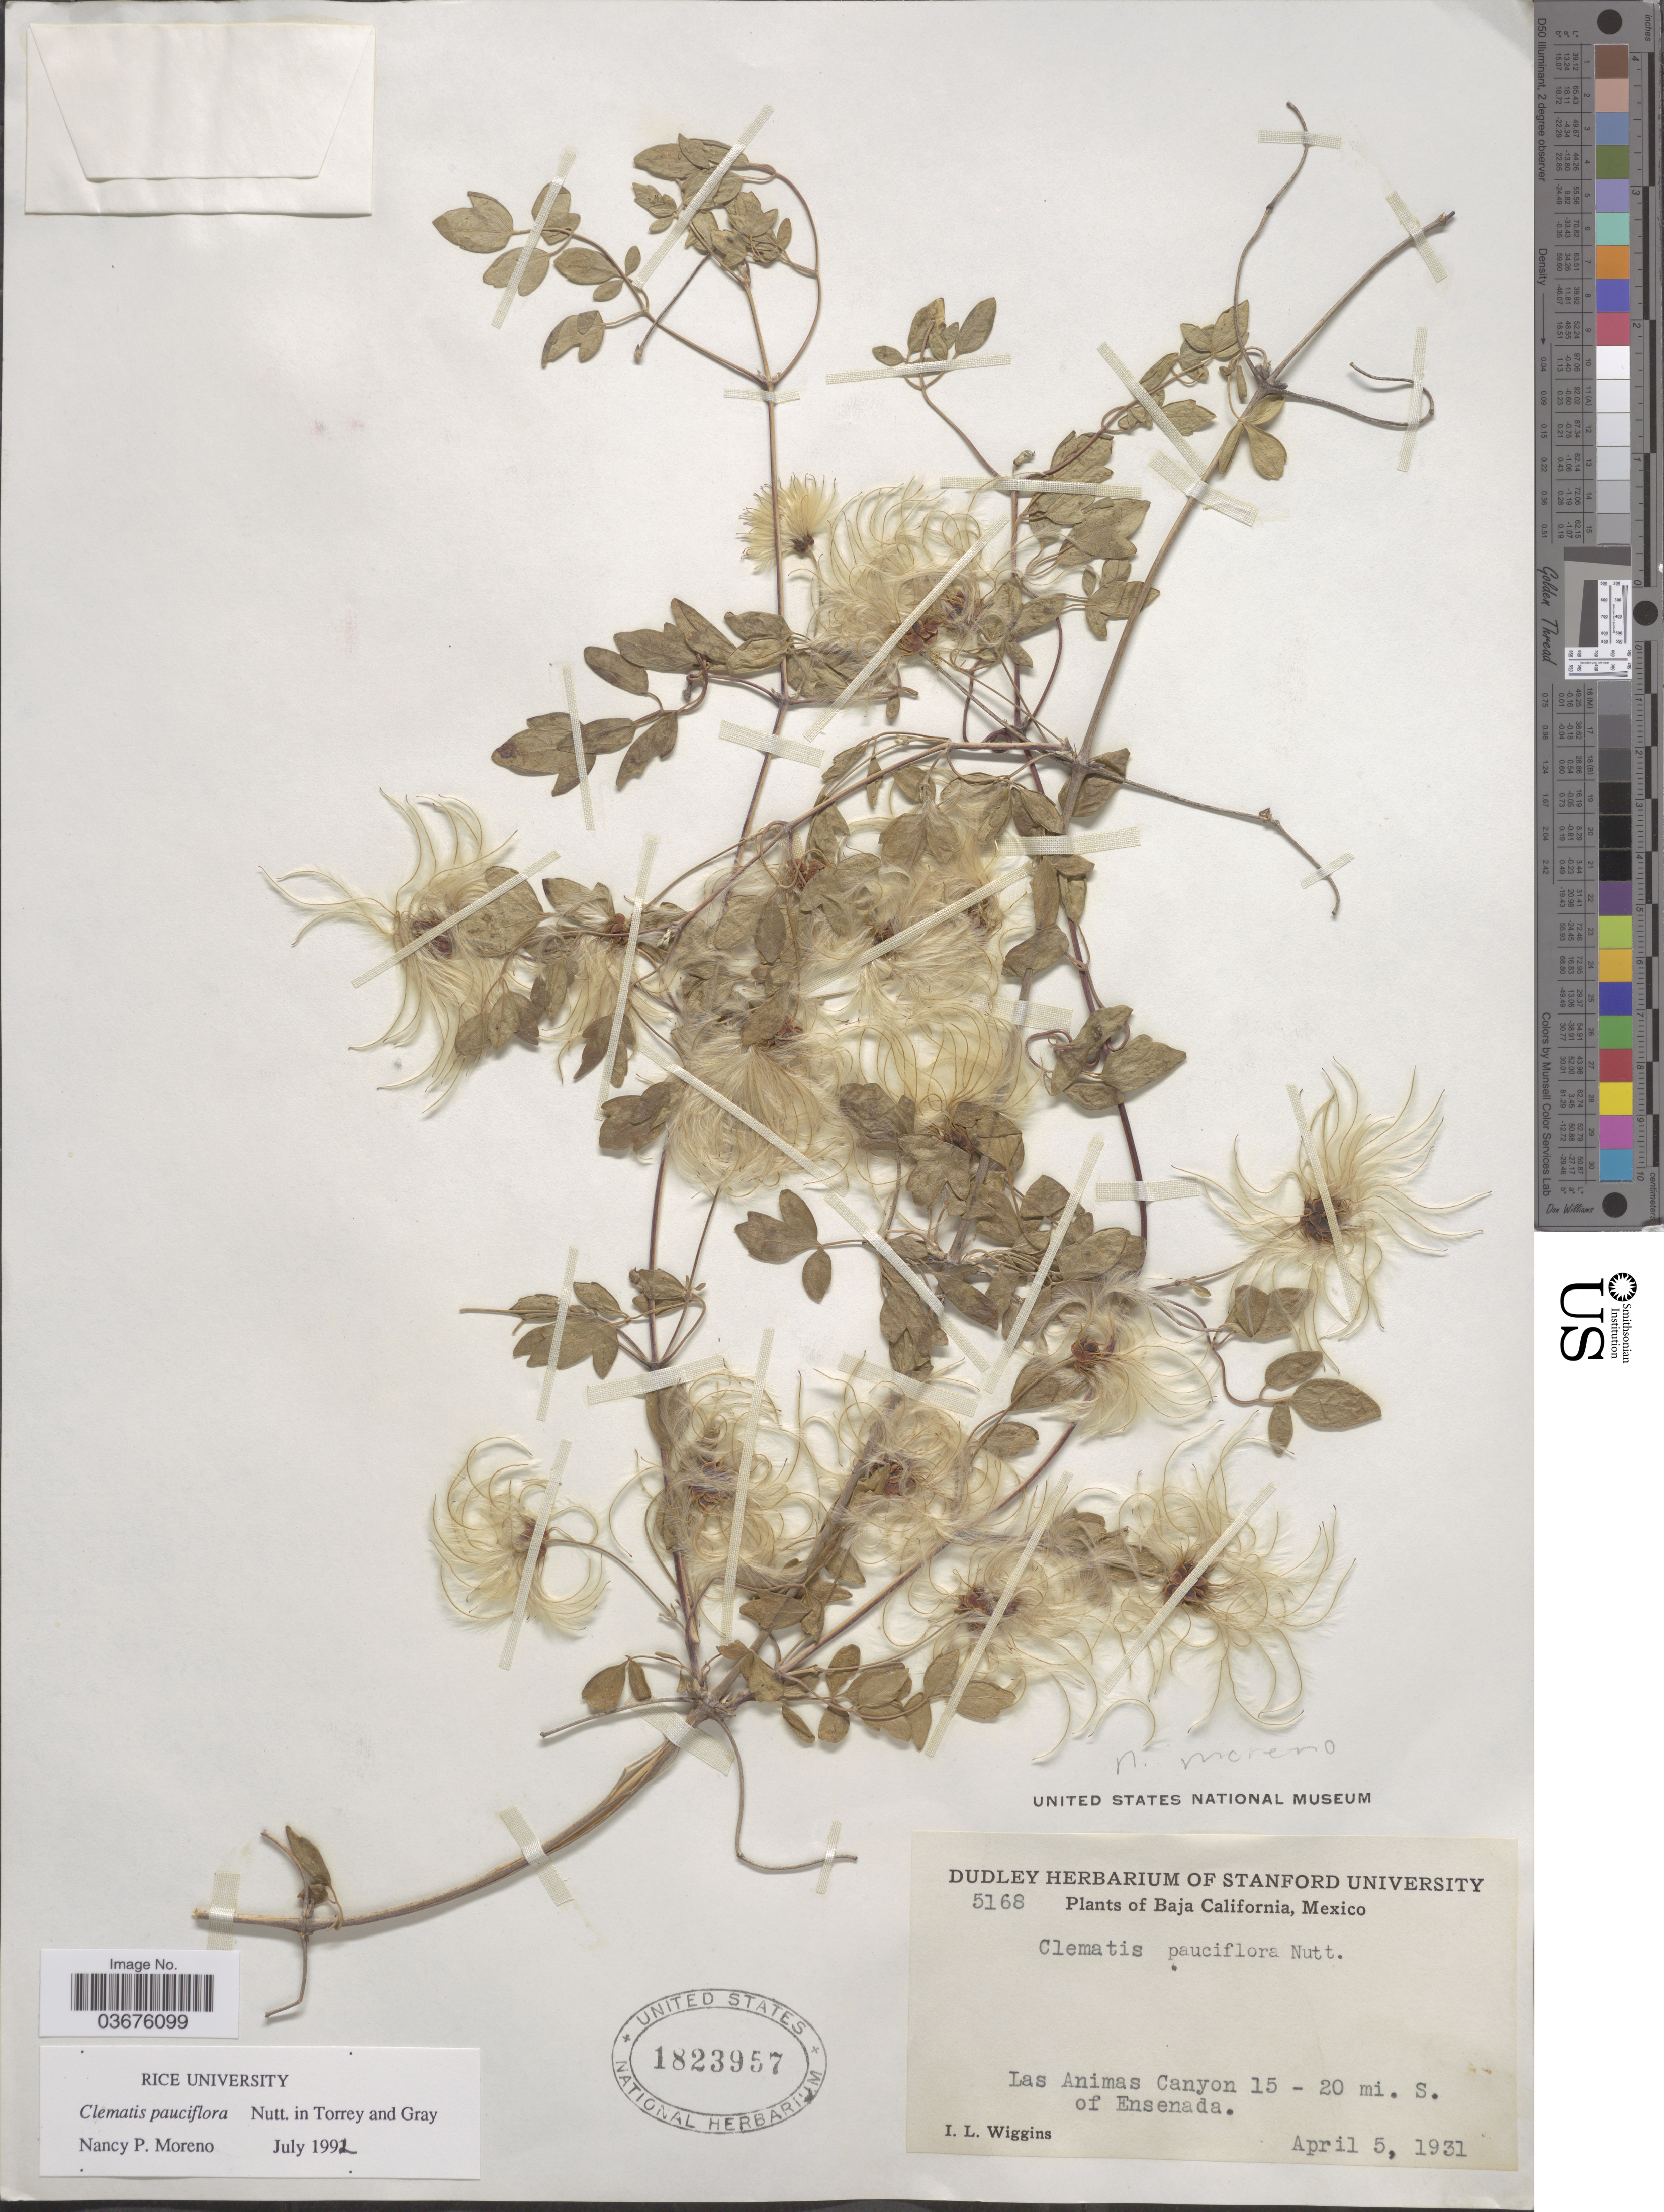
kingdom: Plantae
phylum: Tracheophyta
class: Magnoliopsida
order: Ranunculales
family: Ranunculaceae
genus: Clematis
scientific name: Clematis pauciflora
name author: Nutt. ex Torr. & A. Gray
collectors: I. L. Wiggins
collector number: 5168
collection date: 1931-04-05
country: Mexico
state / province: Baja California Norte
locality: Las Animas Canyon 15 - 20 mi. S. of Ensenada.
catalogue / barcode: US 1823957